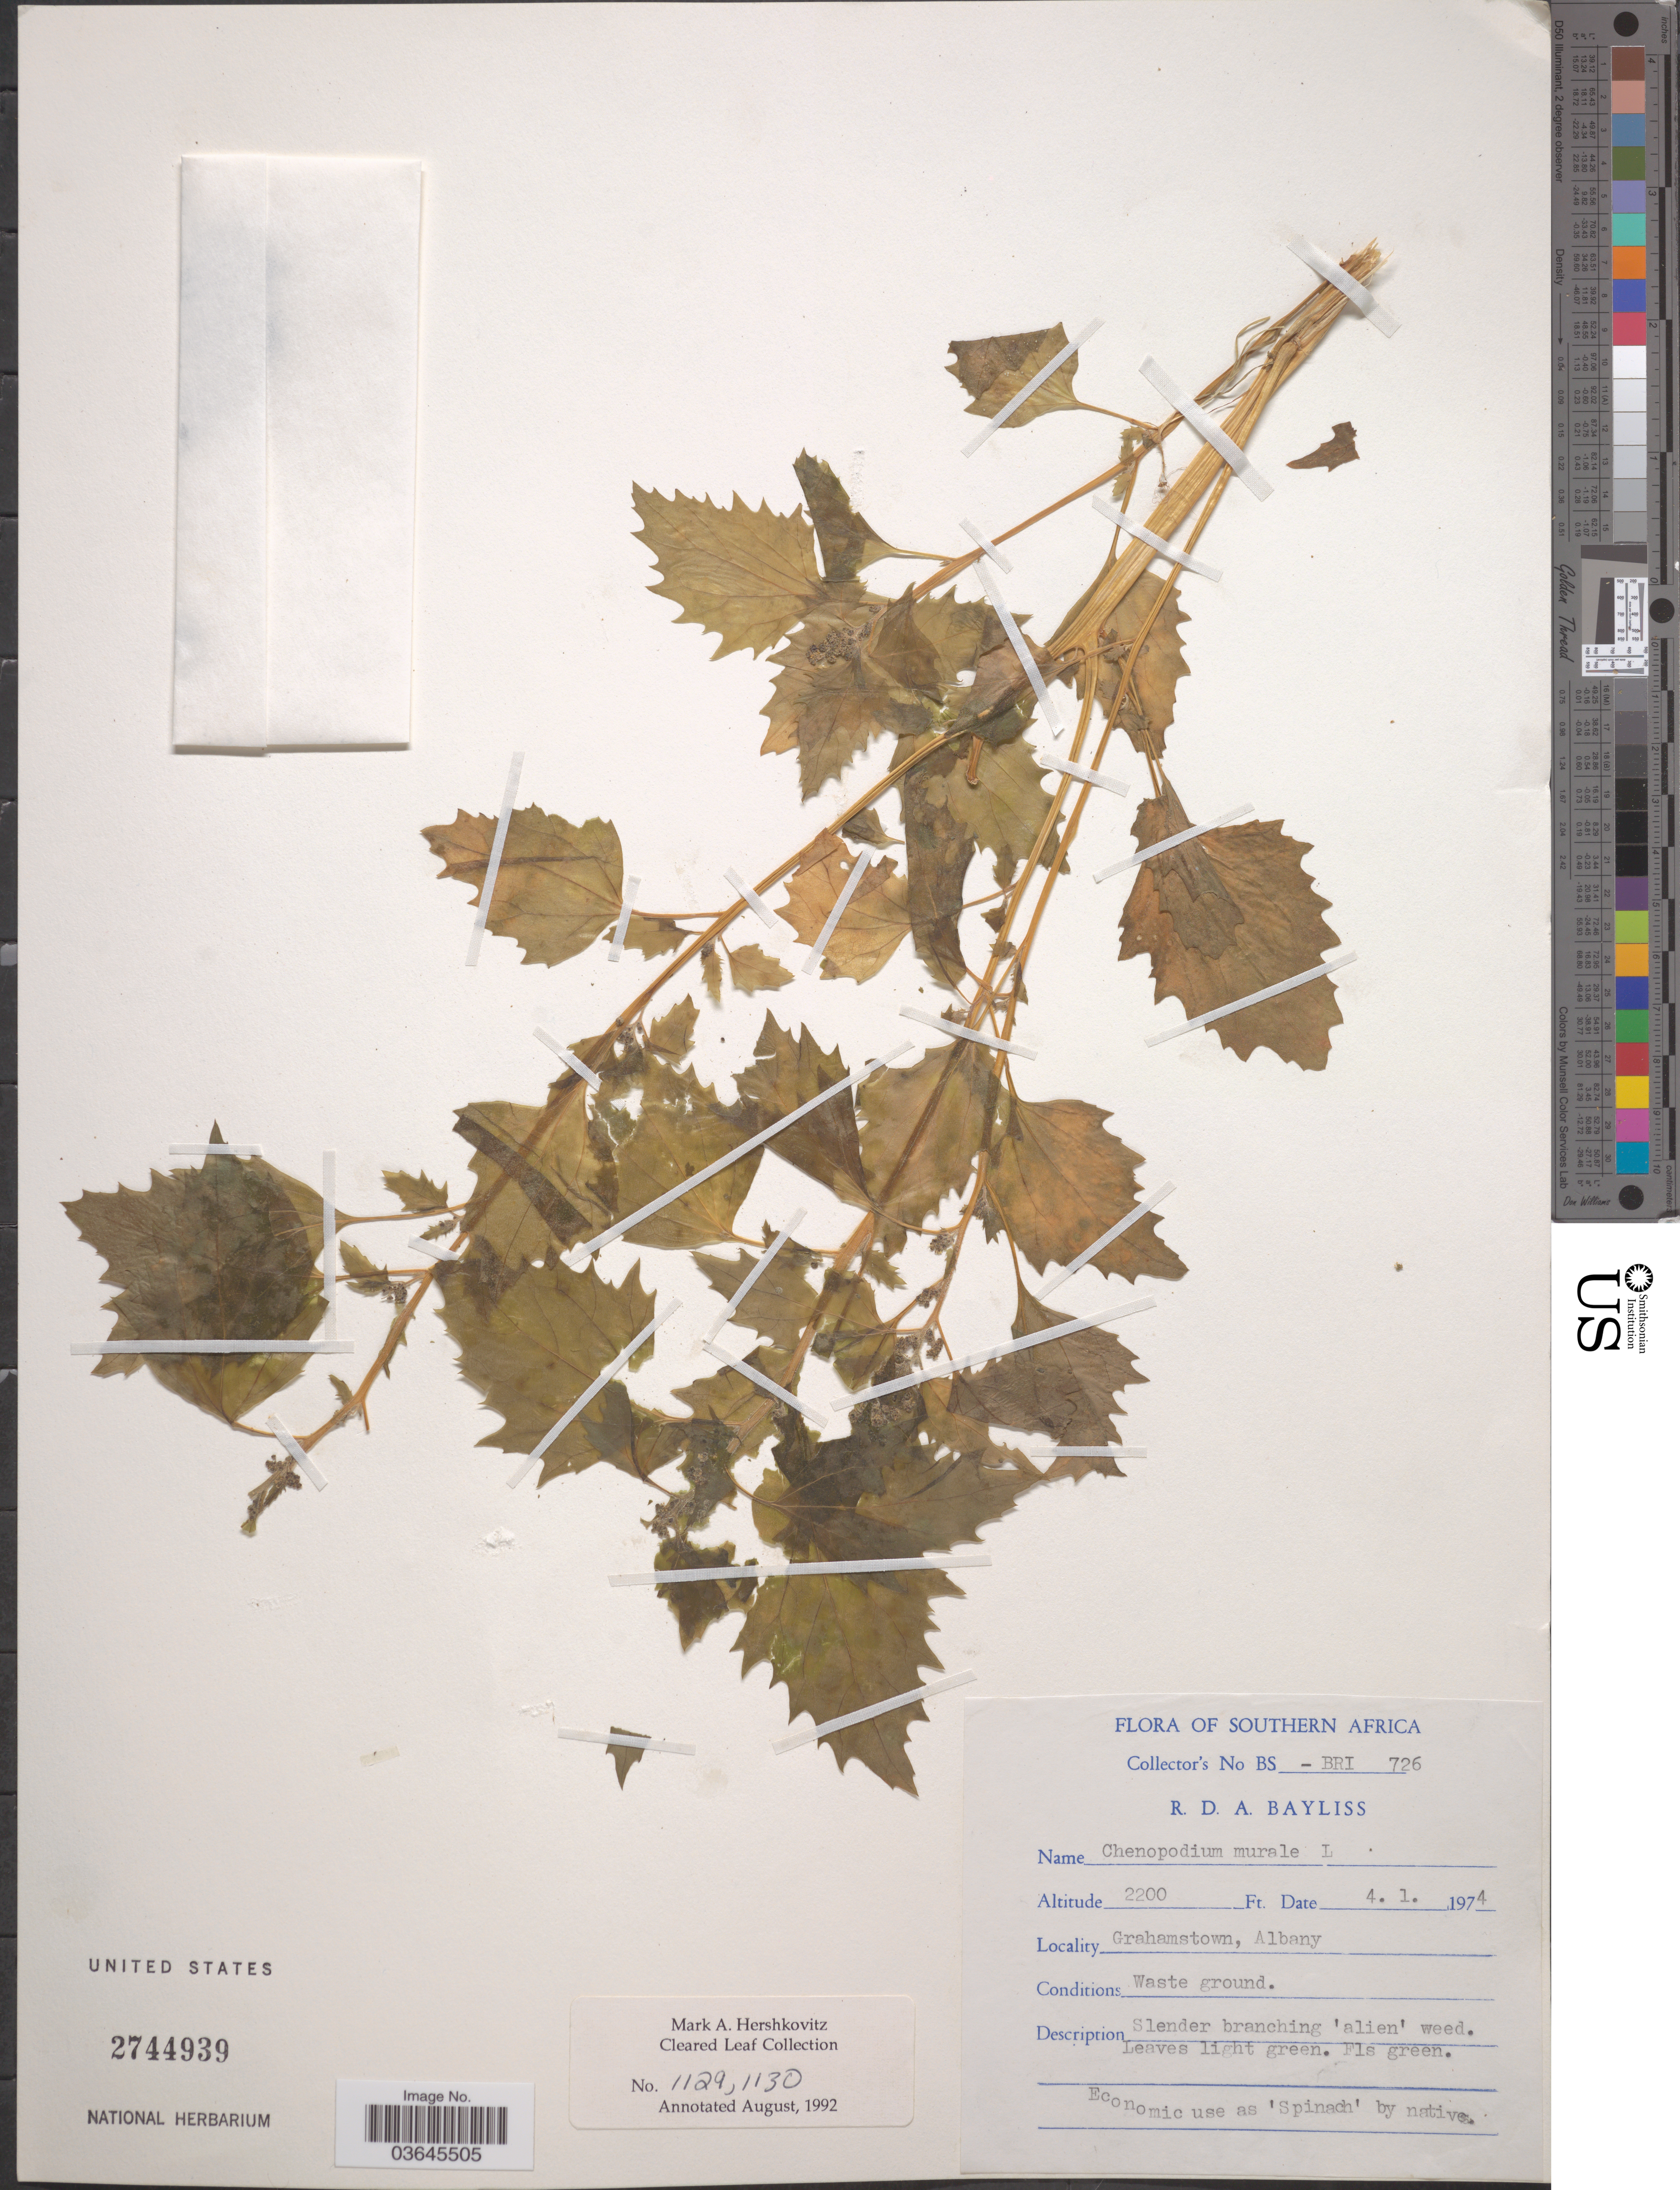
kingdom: Plantae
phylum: Tracheophyta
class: Magnoliopsida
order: Caryophyllales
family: Amaranthaceae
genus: Chenopodium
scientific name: Chenopodium murale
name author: L.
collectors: R. Bayliss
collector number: BS-BRI726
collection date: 1974-01-04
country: South Africa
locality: Southern Africa, Grahamstown, Albany.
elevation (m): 671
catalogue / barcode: US 2744939